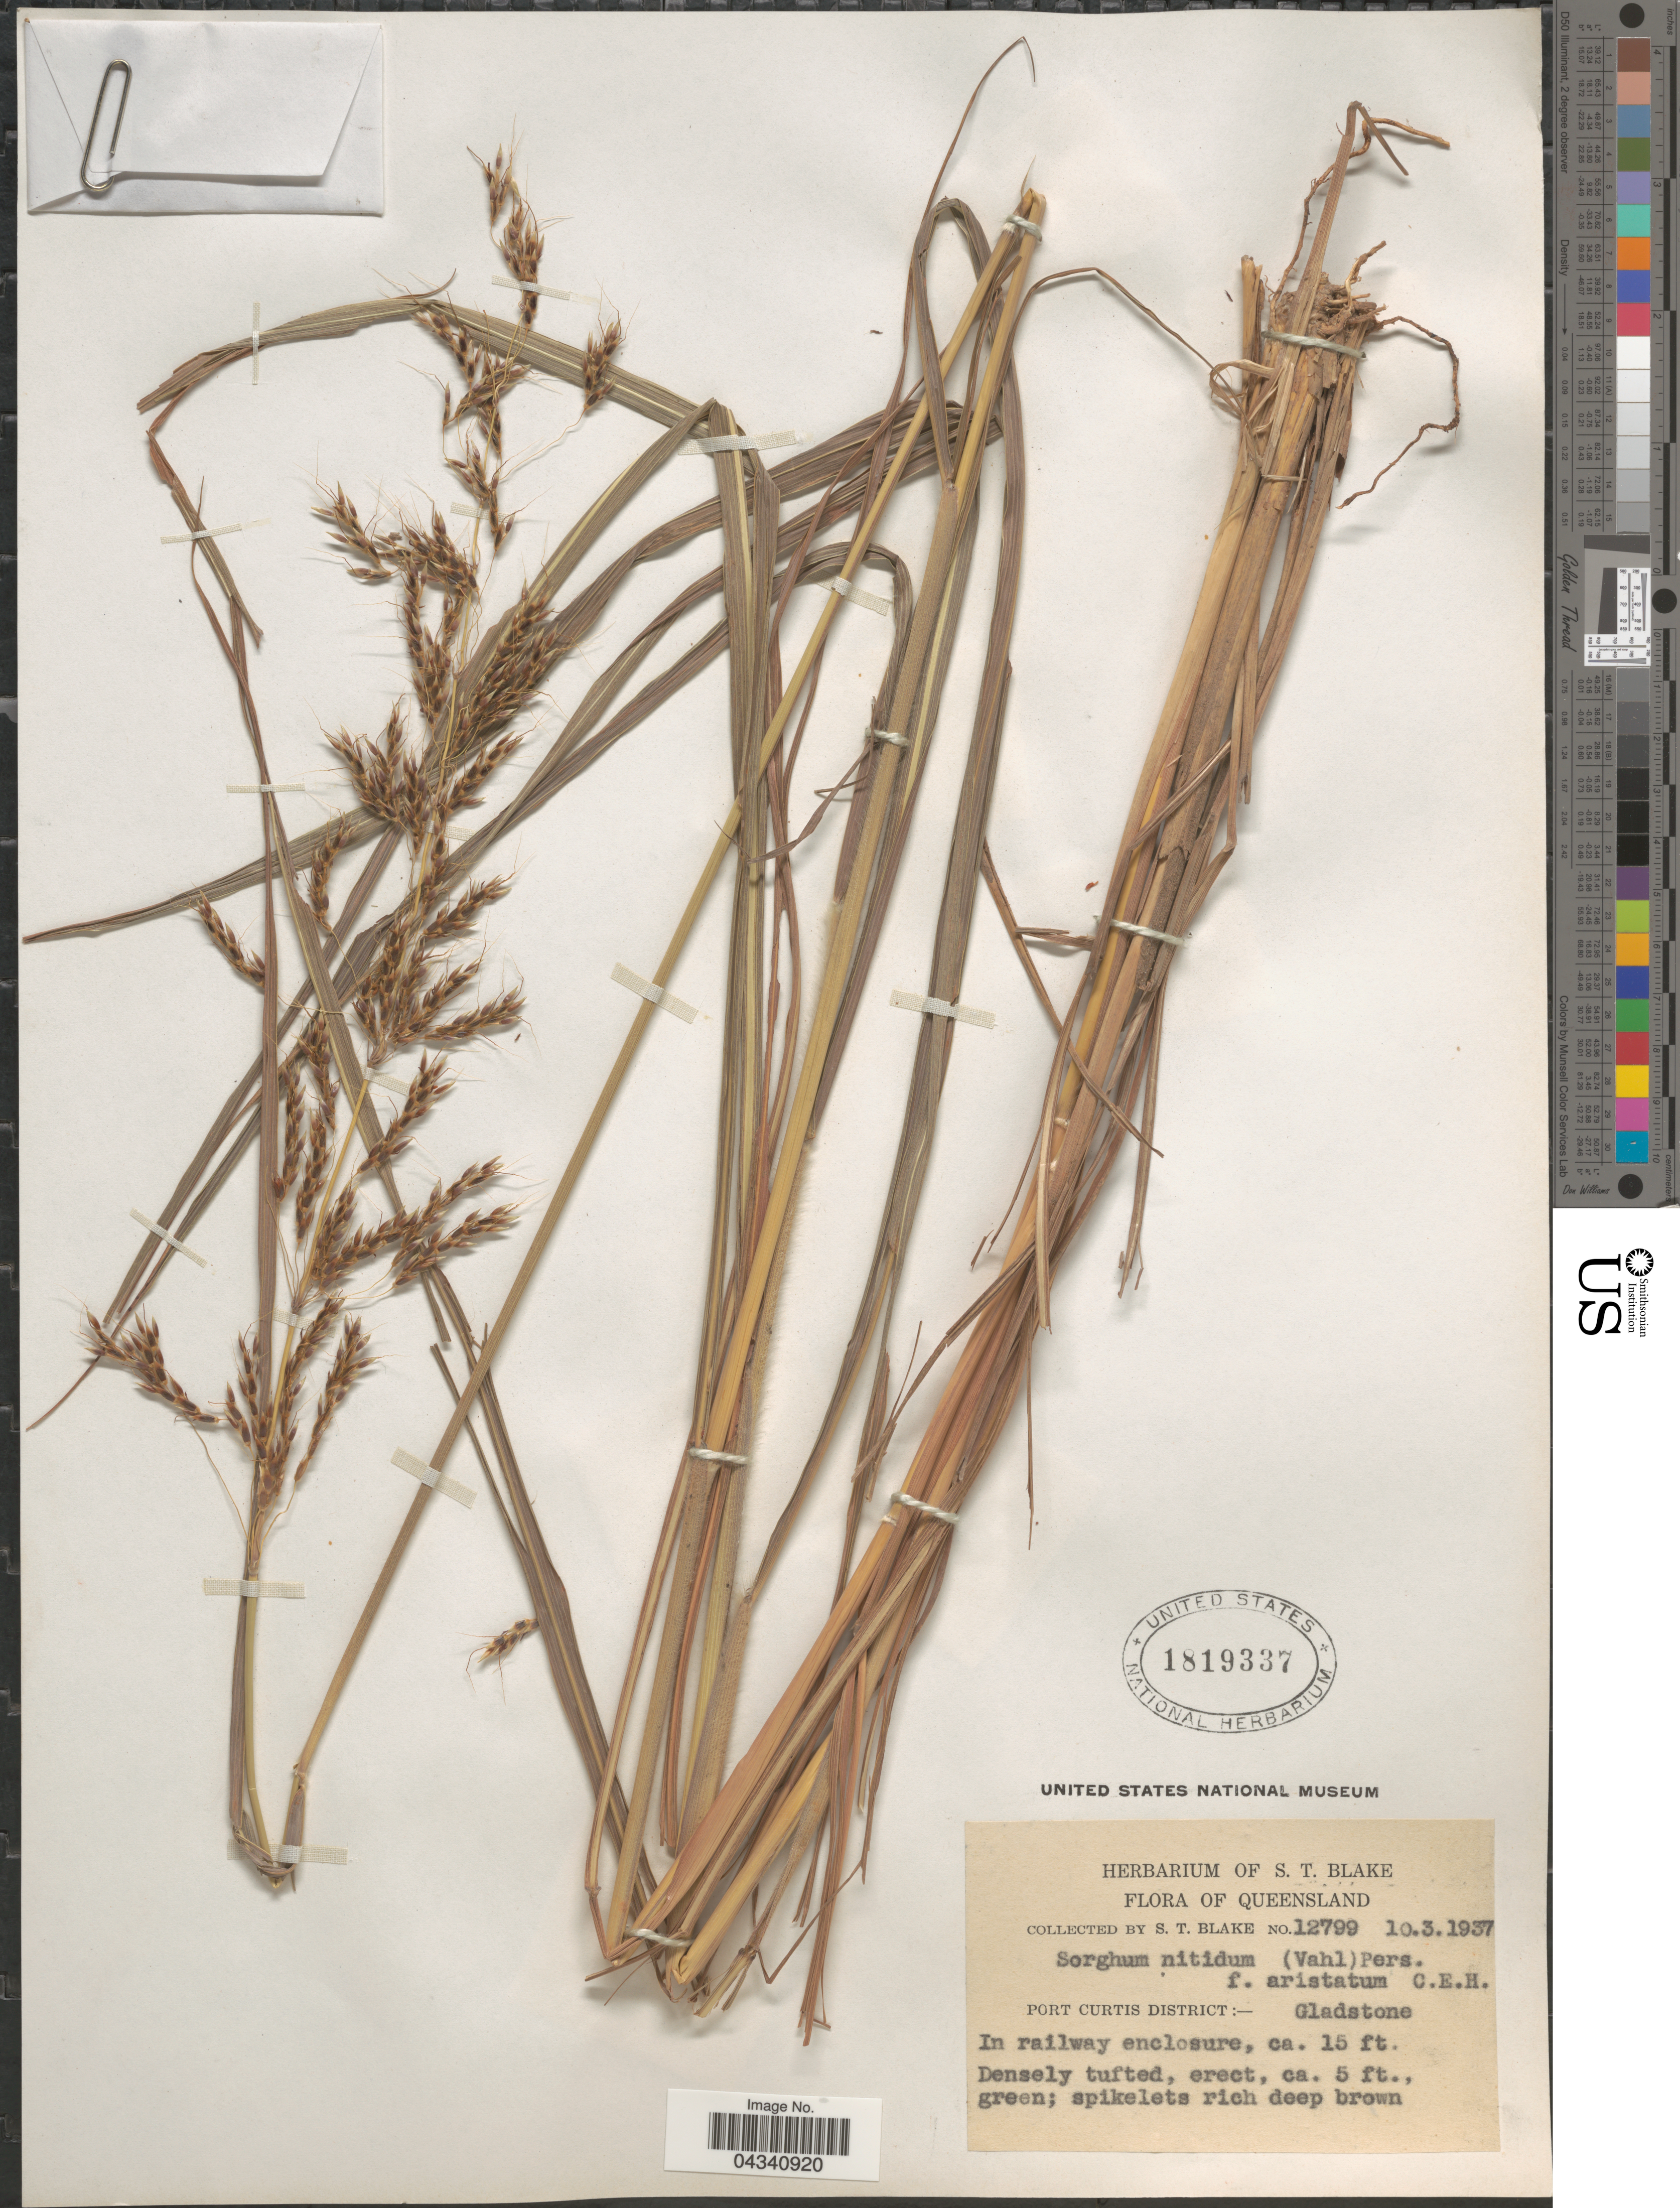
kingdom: Plantae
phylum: Tracheophyta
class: Liliopsida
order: Poales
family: Poaceae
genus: Sorghum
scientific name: Sorghum nitidum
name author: (Vahl) Pers.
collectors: S. T. Blake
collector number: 12799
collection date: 1937-03-10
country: Australia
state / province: Queensland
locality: Port Curtis District: Gladstone. In railway enclosure.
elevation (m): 5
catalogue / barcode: US 1819337